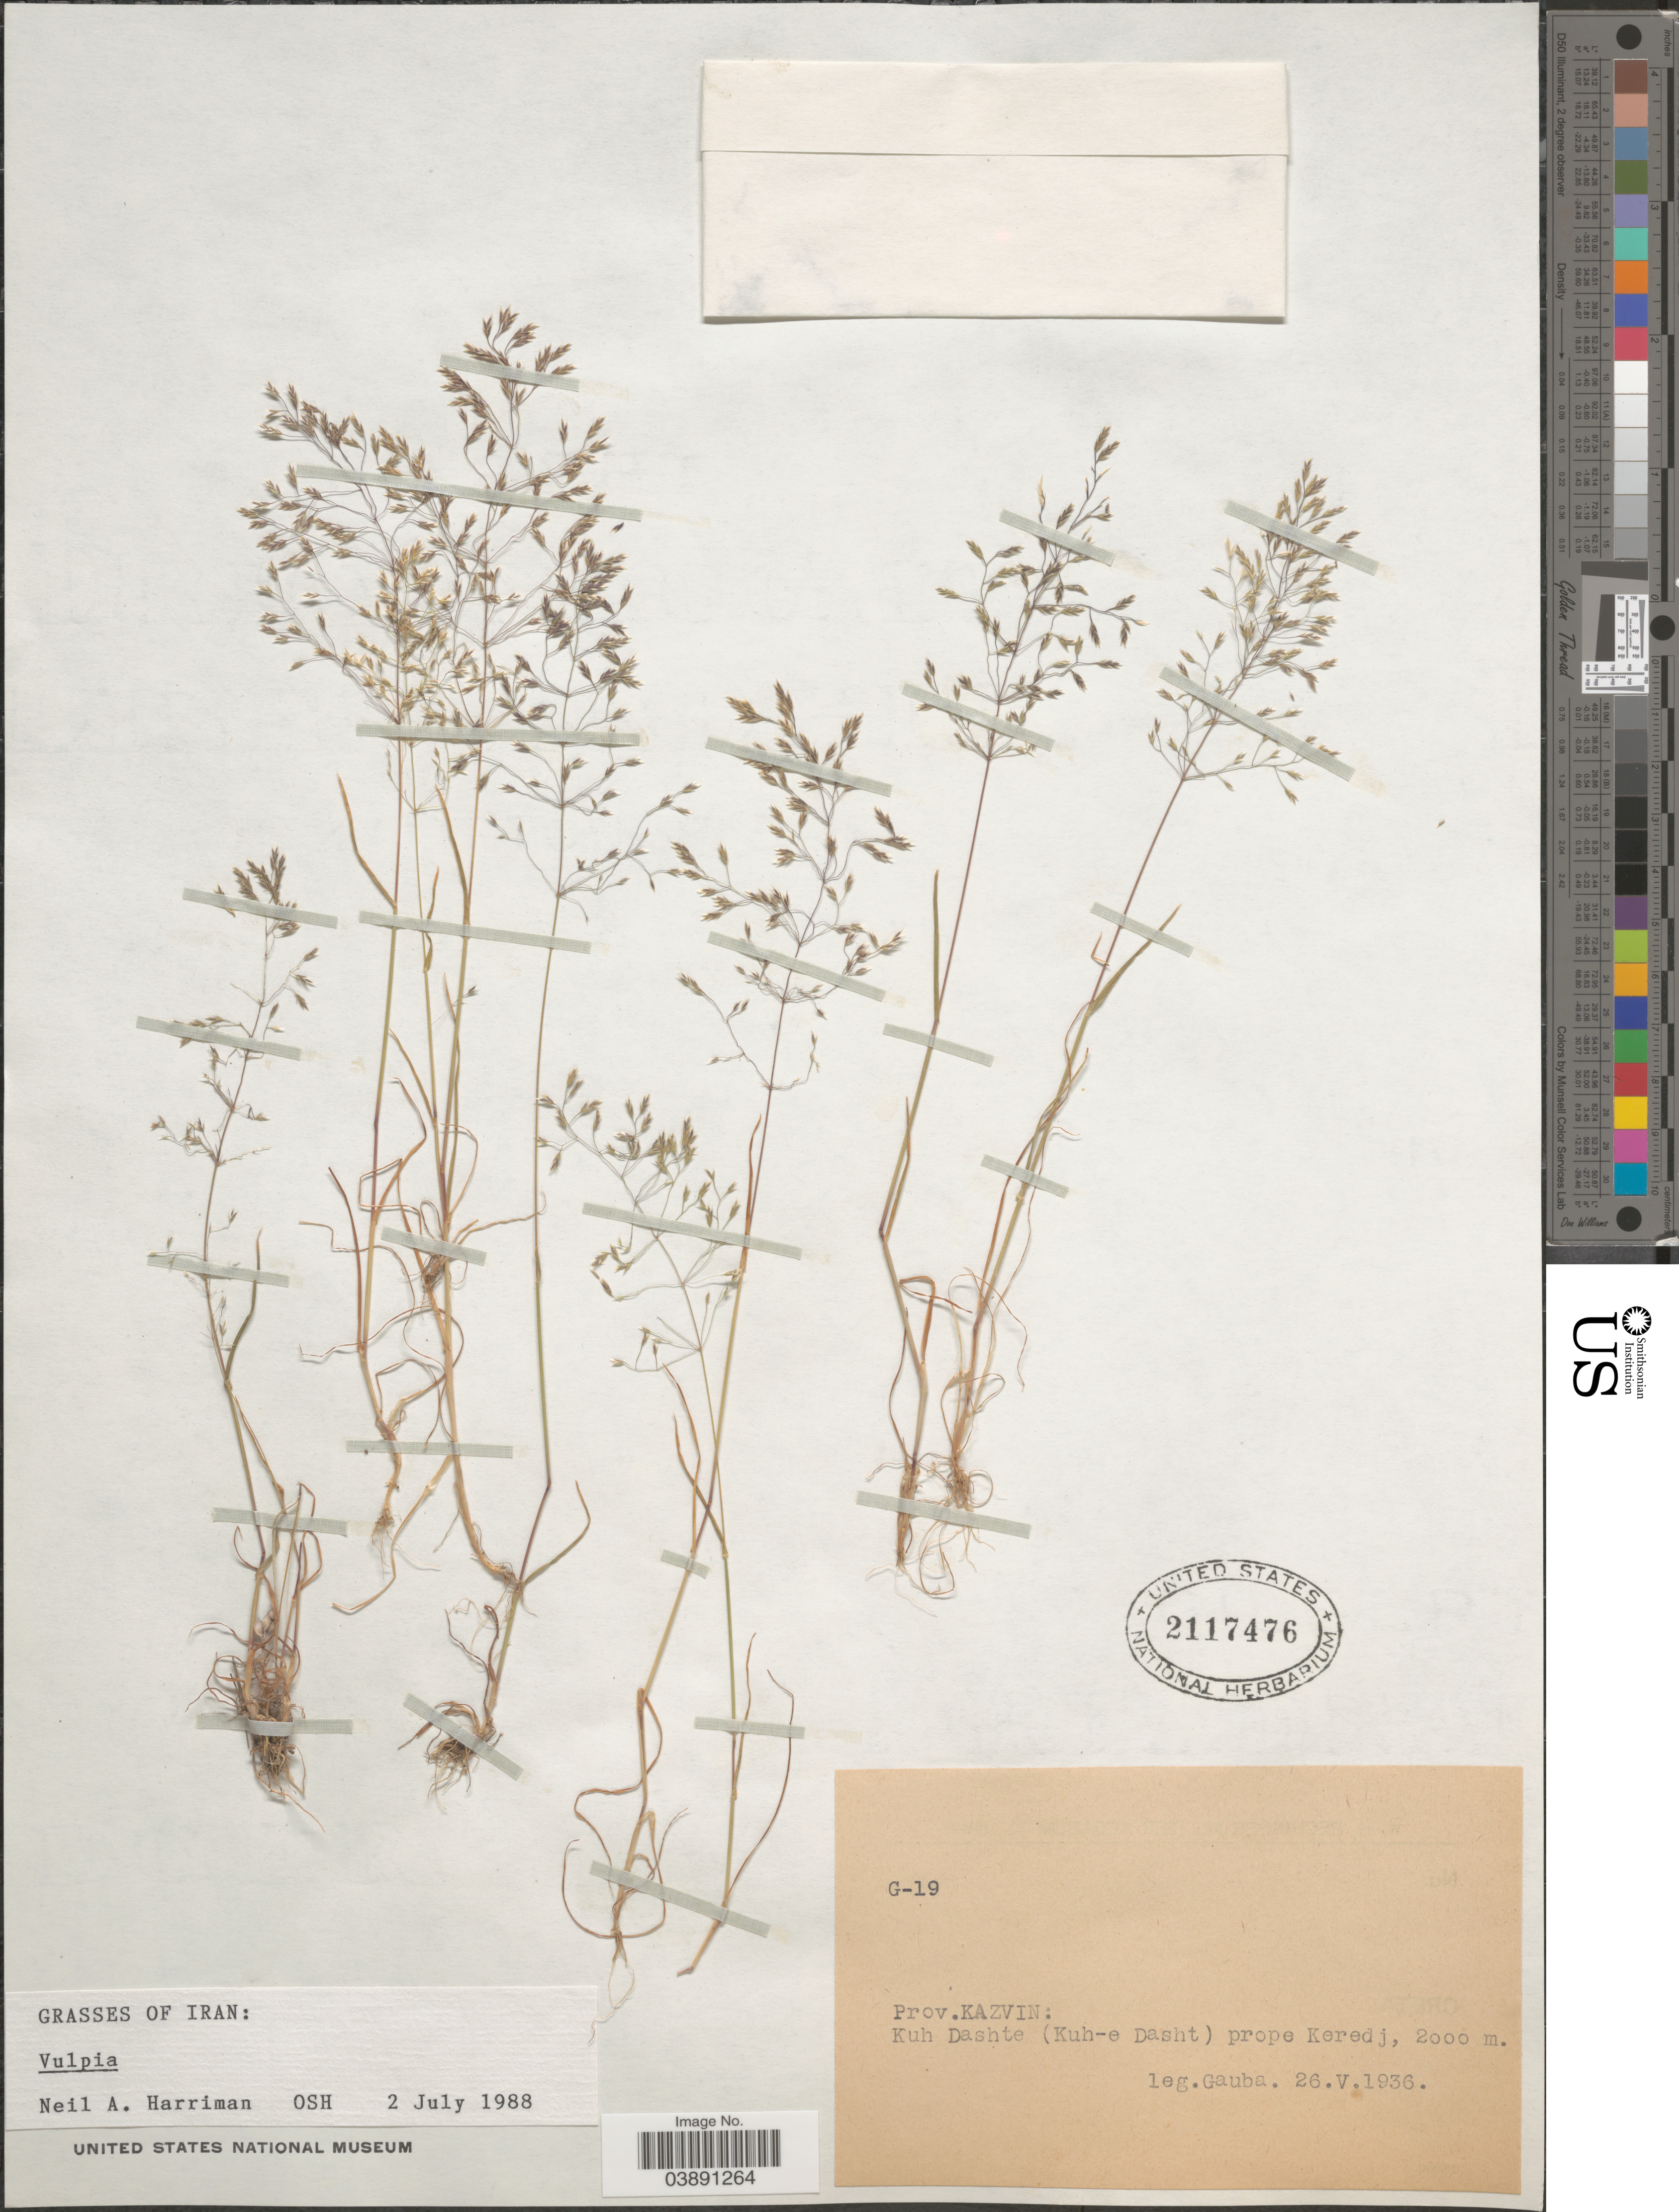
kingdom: Plantae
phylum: Tracheophyta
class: Liliopsida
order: Poales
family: Poaceae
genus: Festuca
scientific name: Festuca sp.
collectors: E. Gauba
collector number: G-19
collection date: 1936-05-26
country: Iran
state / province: Qazvin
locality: Prov. Kazvin: Kuh Dashte (Kuh-e Dasht) prope Keredj.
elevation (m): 2000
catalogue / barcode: US 2117476